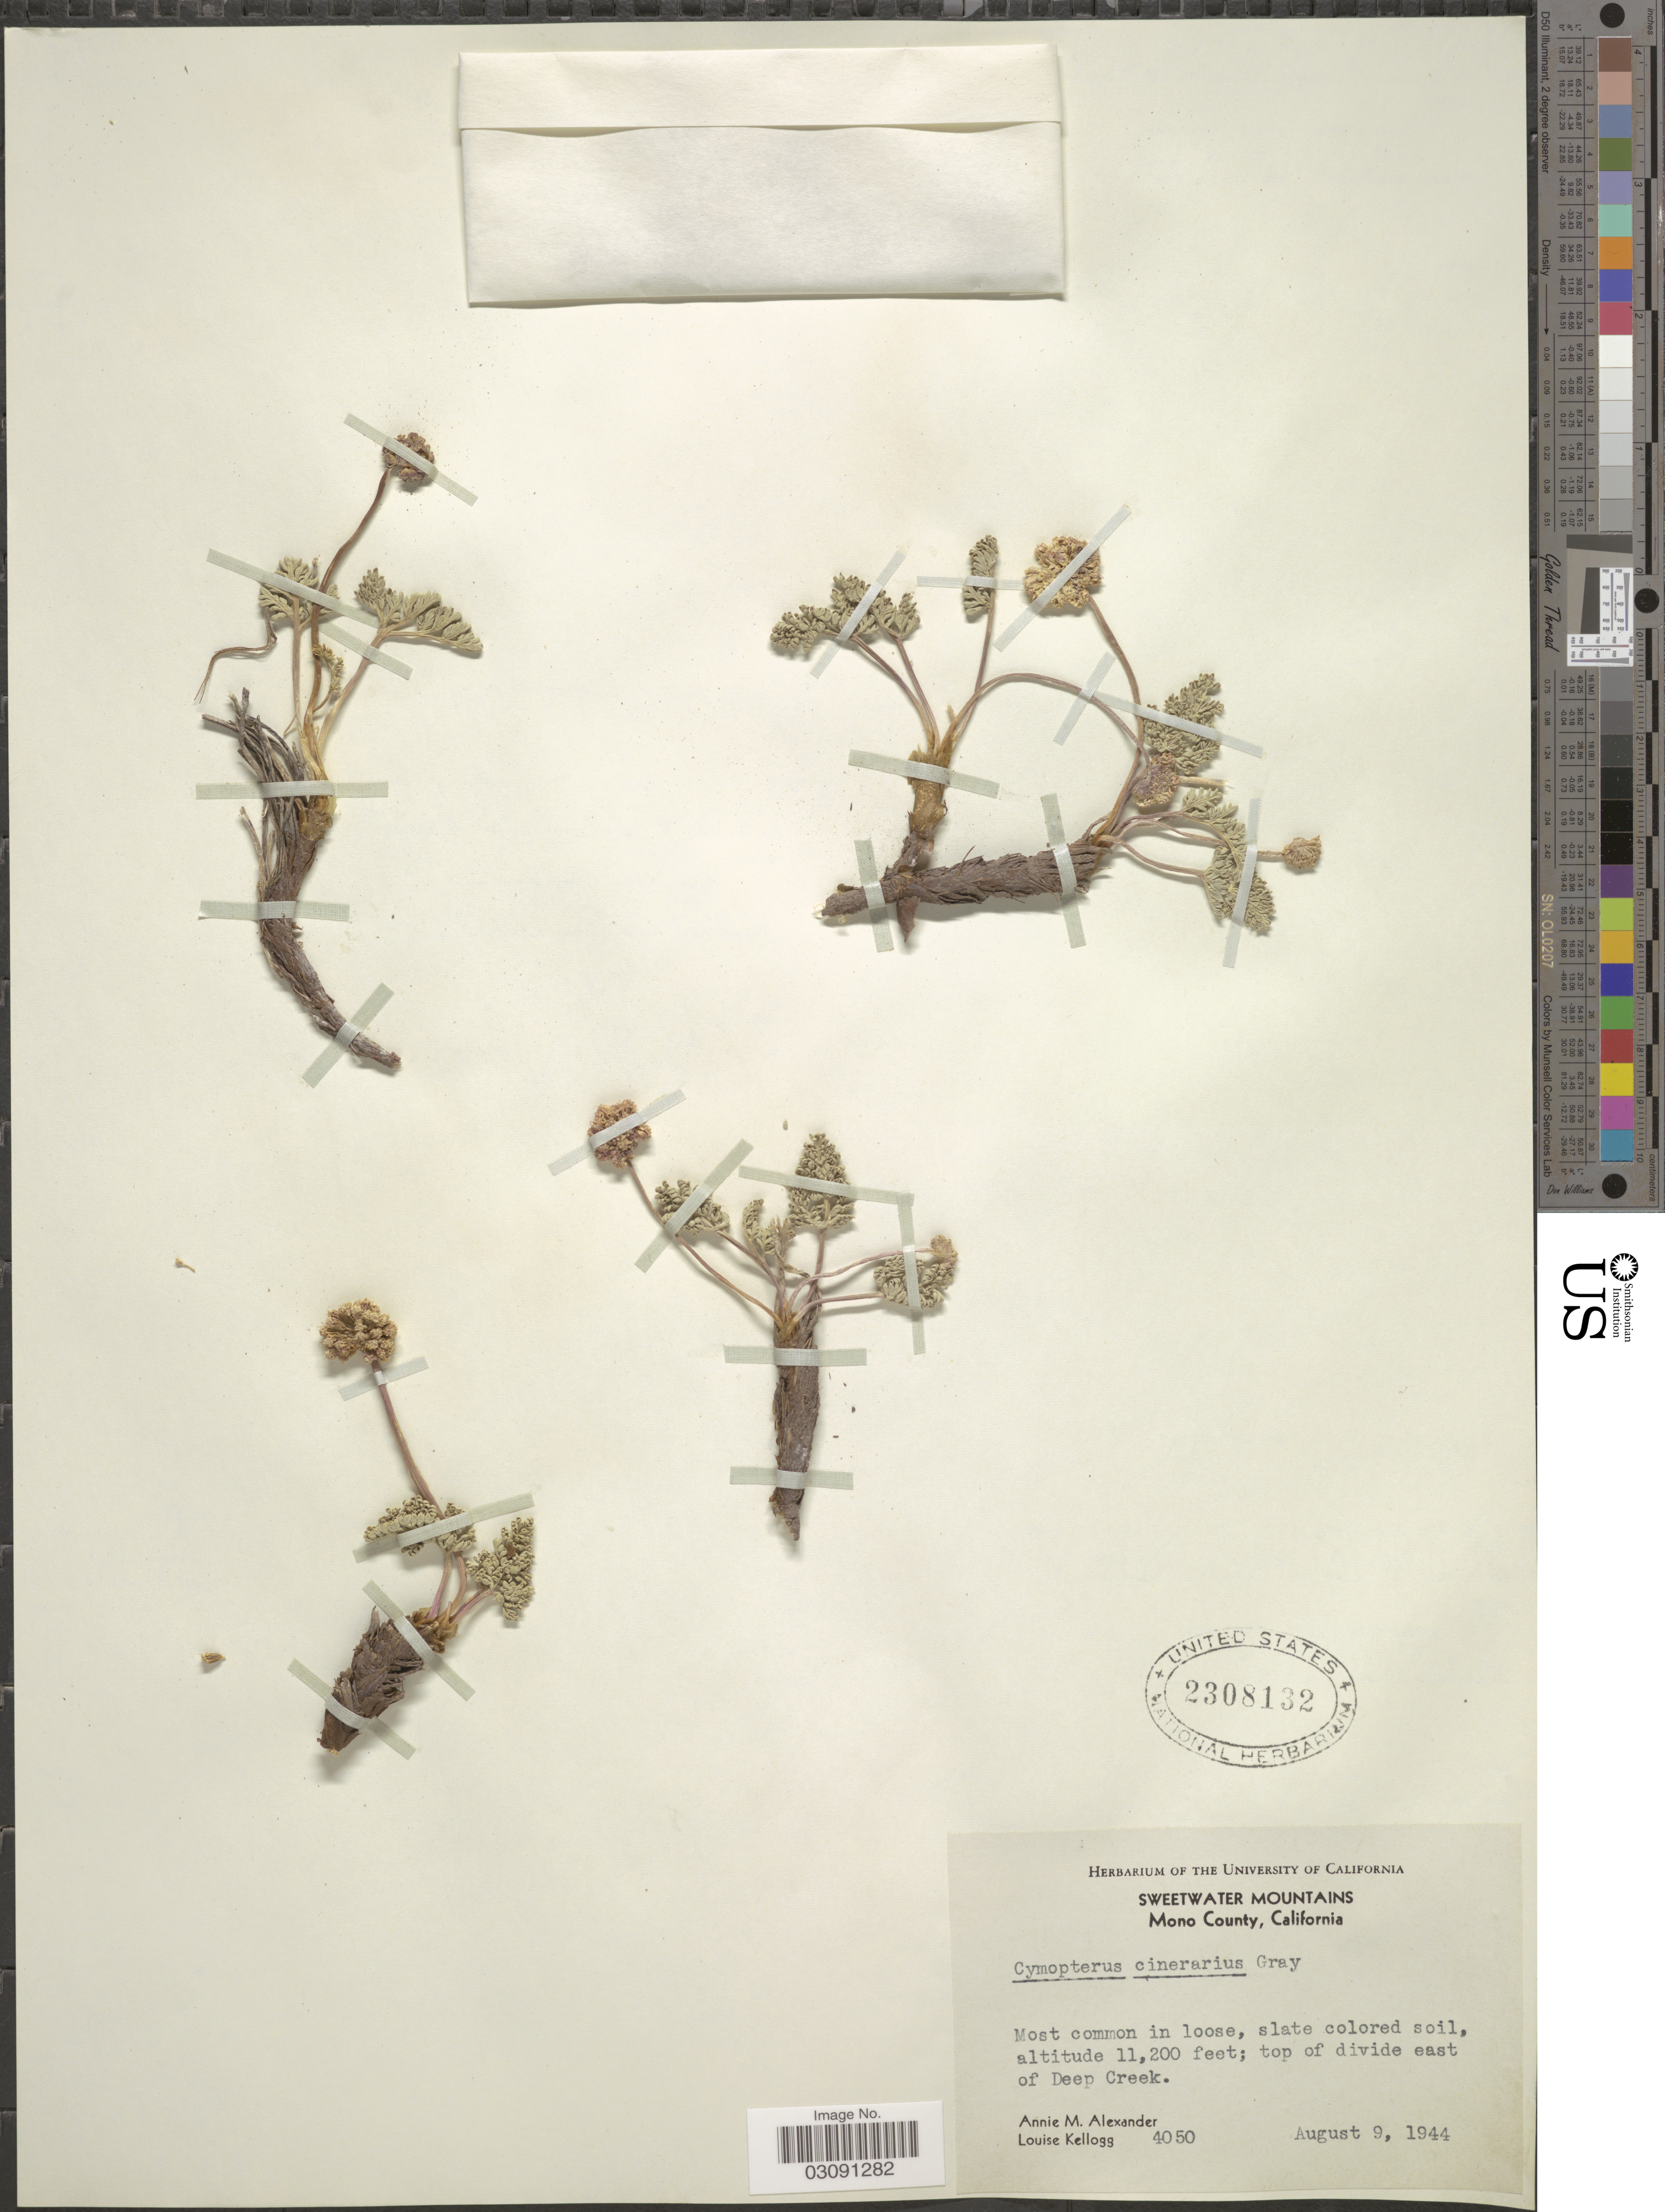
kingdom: Plantae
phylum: Tracheophyta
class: Magnoliopsida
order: Apiales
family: Apiaceae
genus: Cymopterus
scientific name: Cymopterus cinerarius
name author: A. Gray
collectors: A. M. Alexander & L. Kellog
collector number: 4050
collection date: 1944-08-09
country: United States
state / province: California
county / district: Mono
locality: Sweetwater Mountains. Mono County. Top of divide east of Deep Creek.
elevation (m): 3414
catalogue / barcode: US 2308132